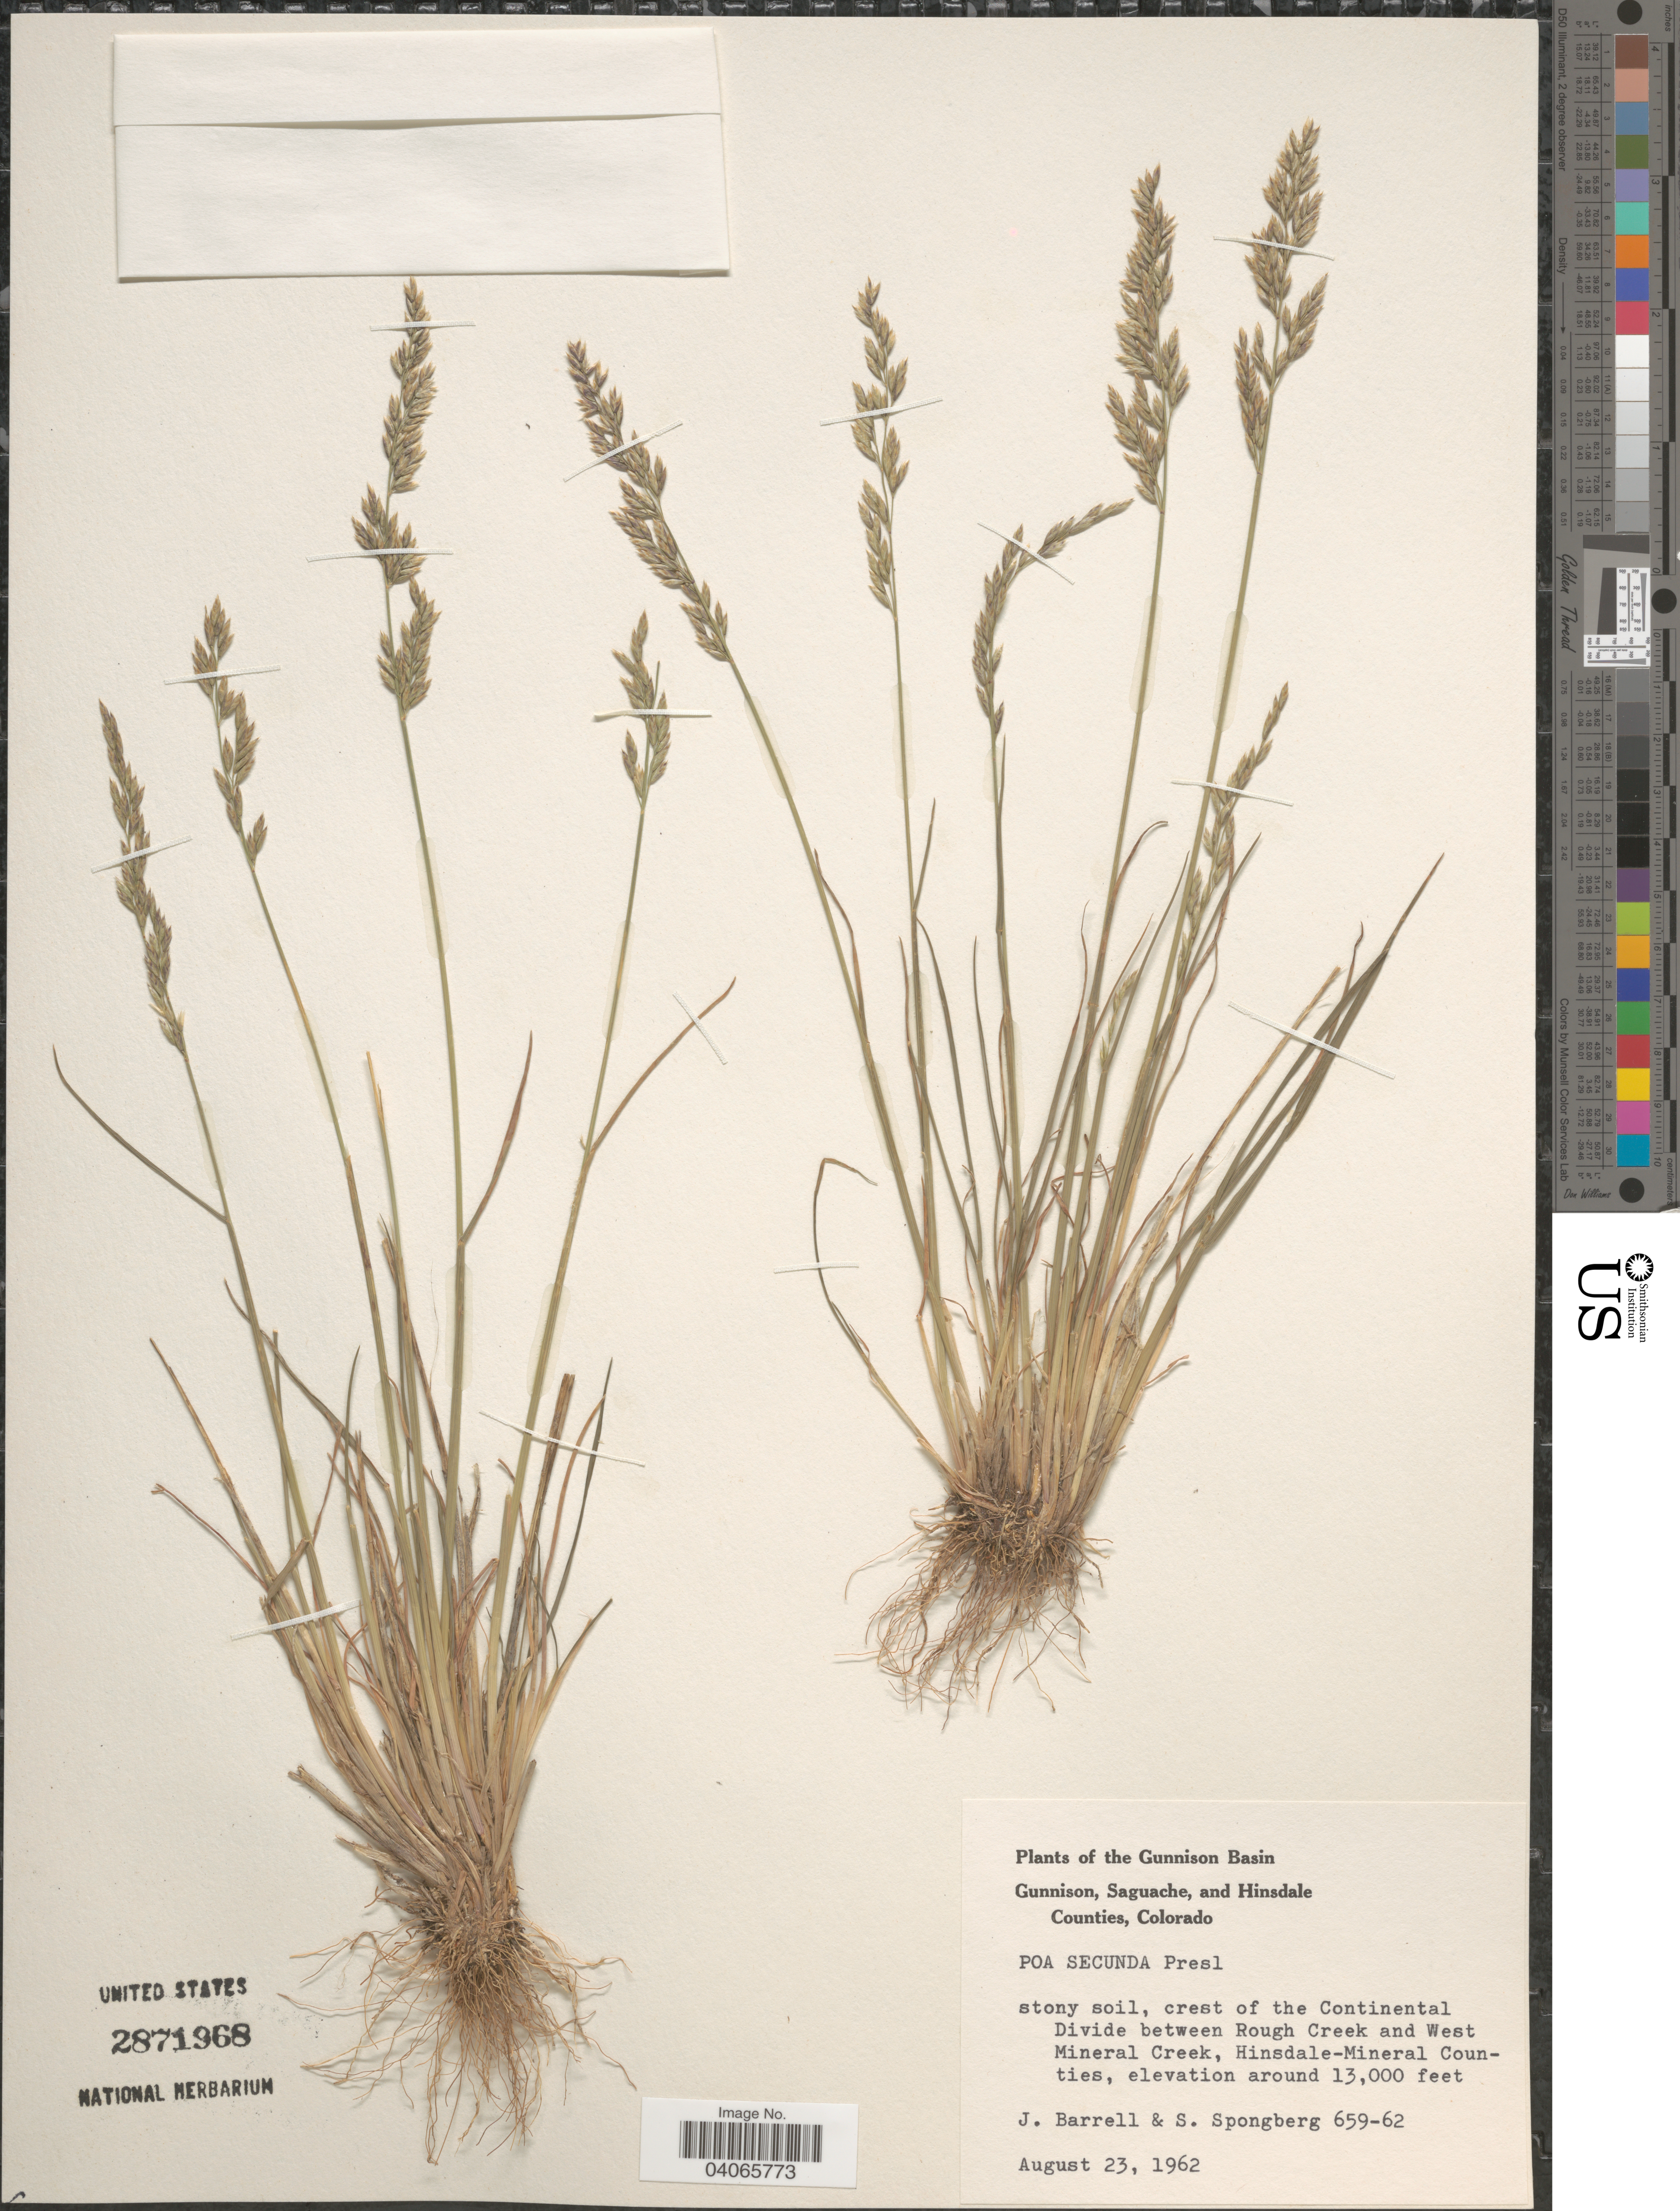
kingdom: Plantae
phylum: Tracheophyta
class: Liliopsida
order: Poales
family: Poaceae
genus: Poa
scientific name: Poa secunda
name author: J. Presl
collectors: J. Barrell & S. A.Spongberg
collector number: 659-62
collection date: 1962-08-23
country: United States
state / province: Colorado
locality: Gunnison Basin. Stony soil, crest of the Continental Divide between Rough Creek and West Mineral Creek, Hinsdale-Mineral Counties.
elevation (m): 3962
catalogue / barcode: US 2871968